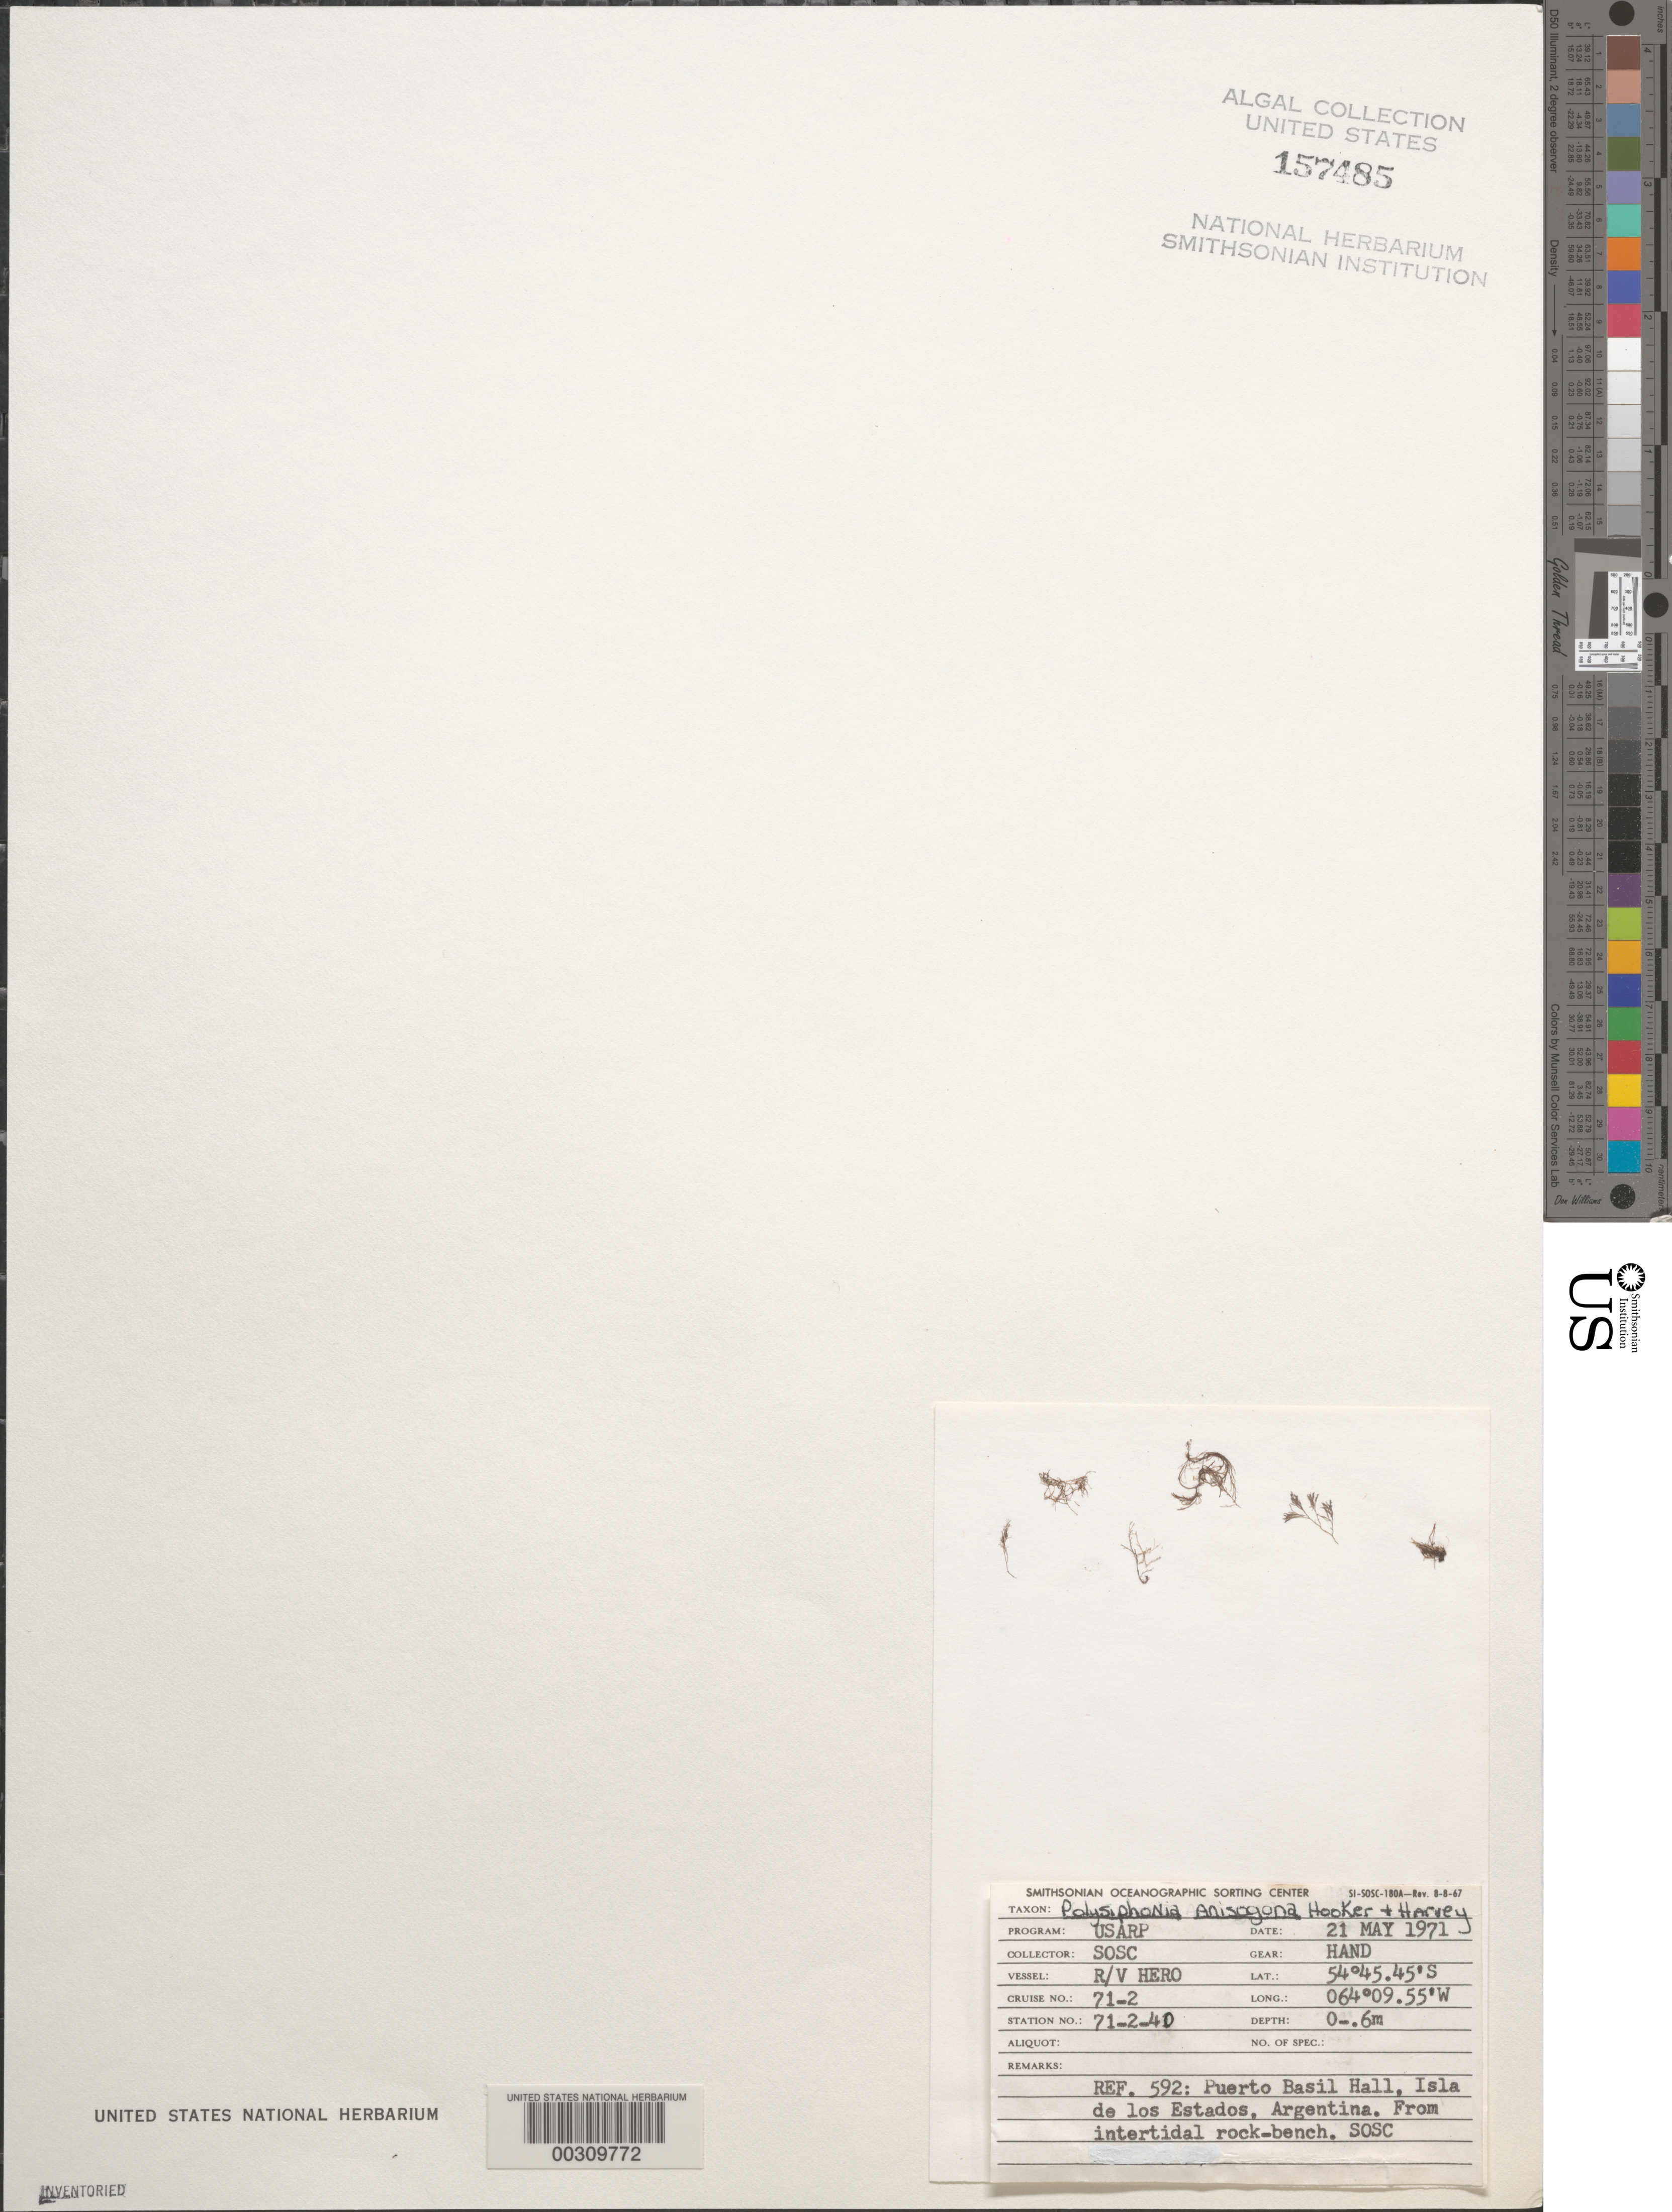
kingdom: Plantae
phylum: Rhodophyta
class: Florideophyceae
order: Ceramiales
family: Rhodomelaceae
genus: Polysiphonia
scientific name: Polysiphonia anisogona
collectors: SOSC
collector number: Station 71-2-40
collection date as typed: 21 May 1971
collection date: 1971-05-21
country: Argentina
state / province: Tierra del Fuego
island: Isla de los Estados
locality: Puerto Basil Hall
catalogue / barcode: US 157485